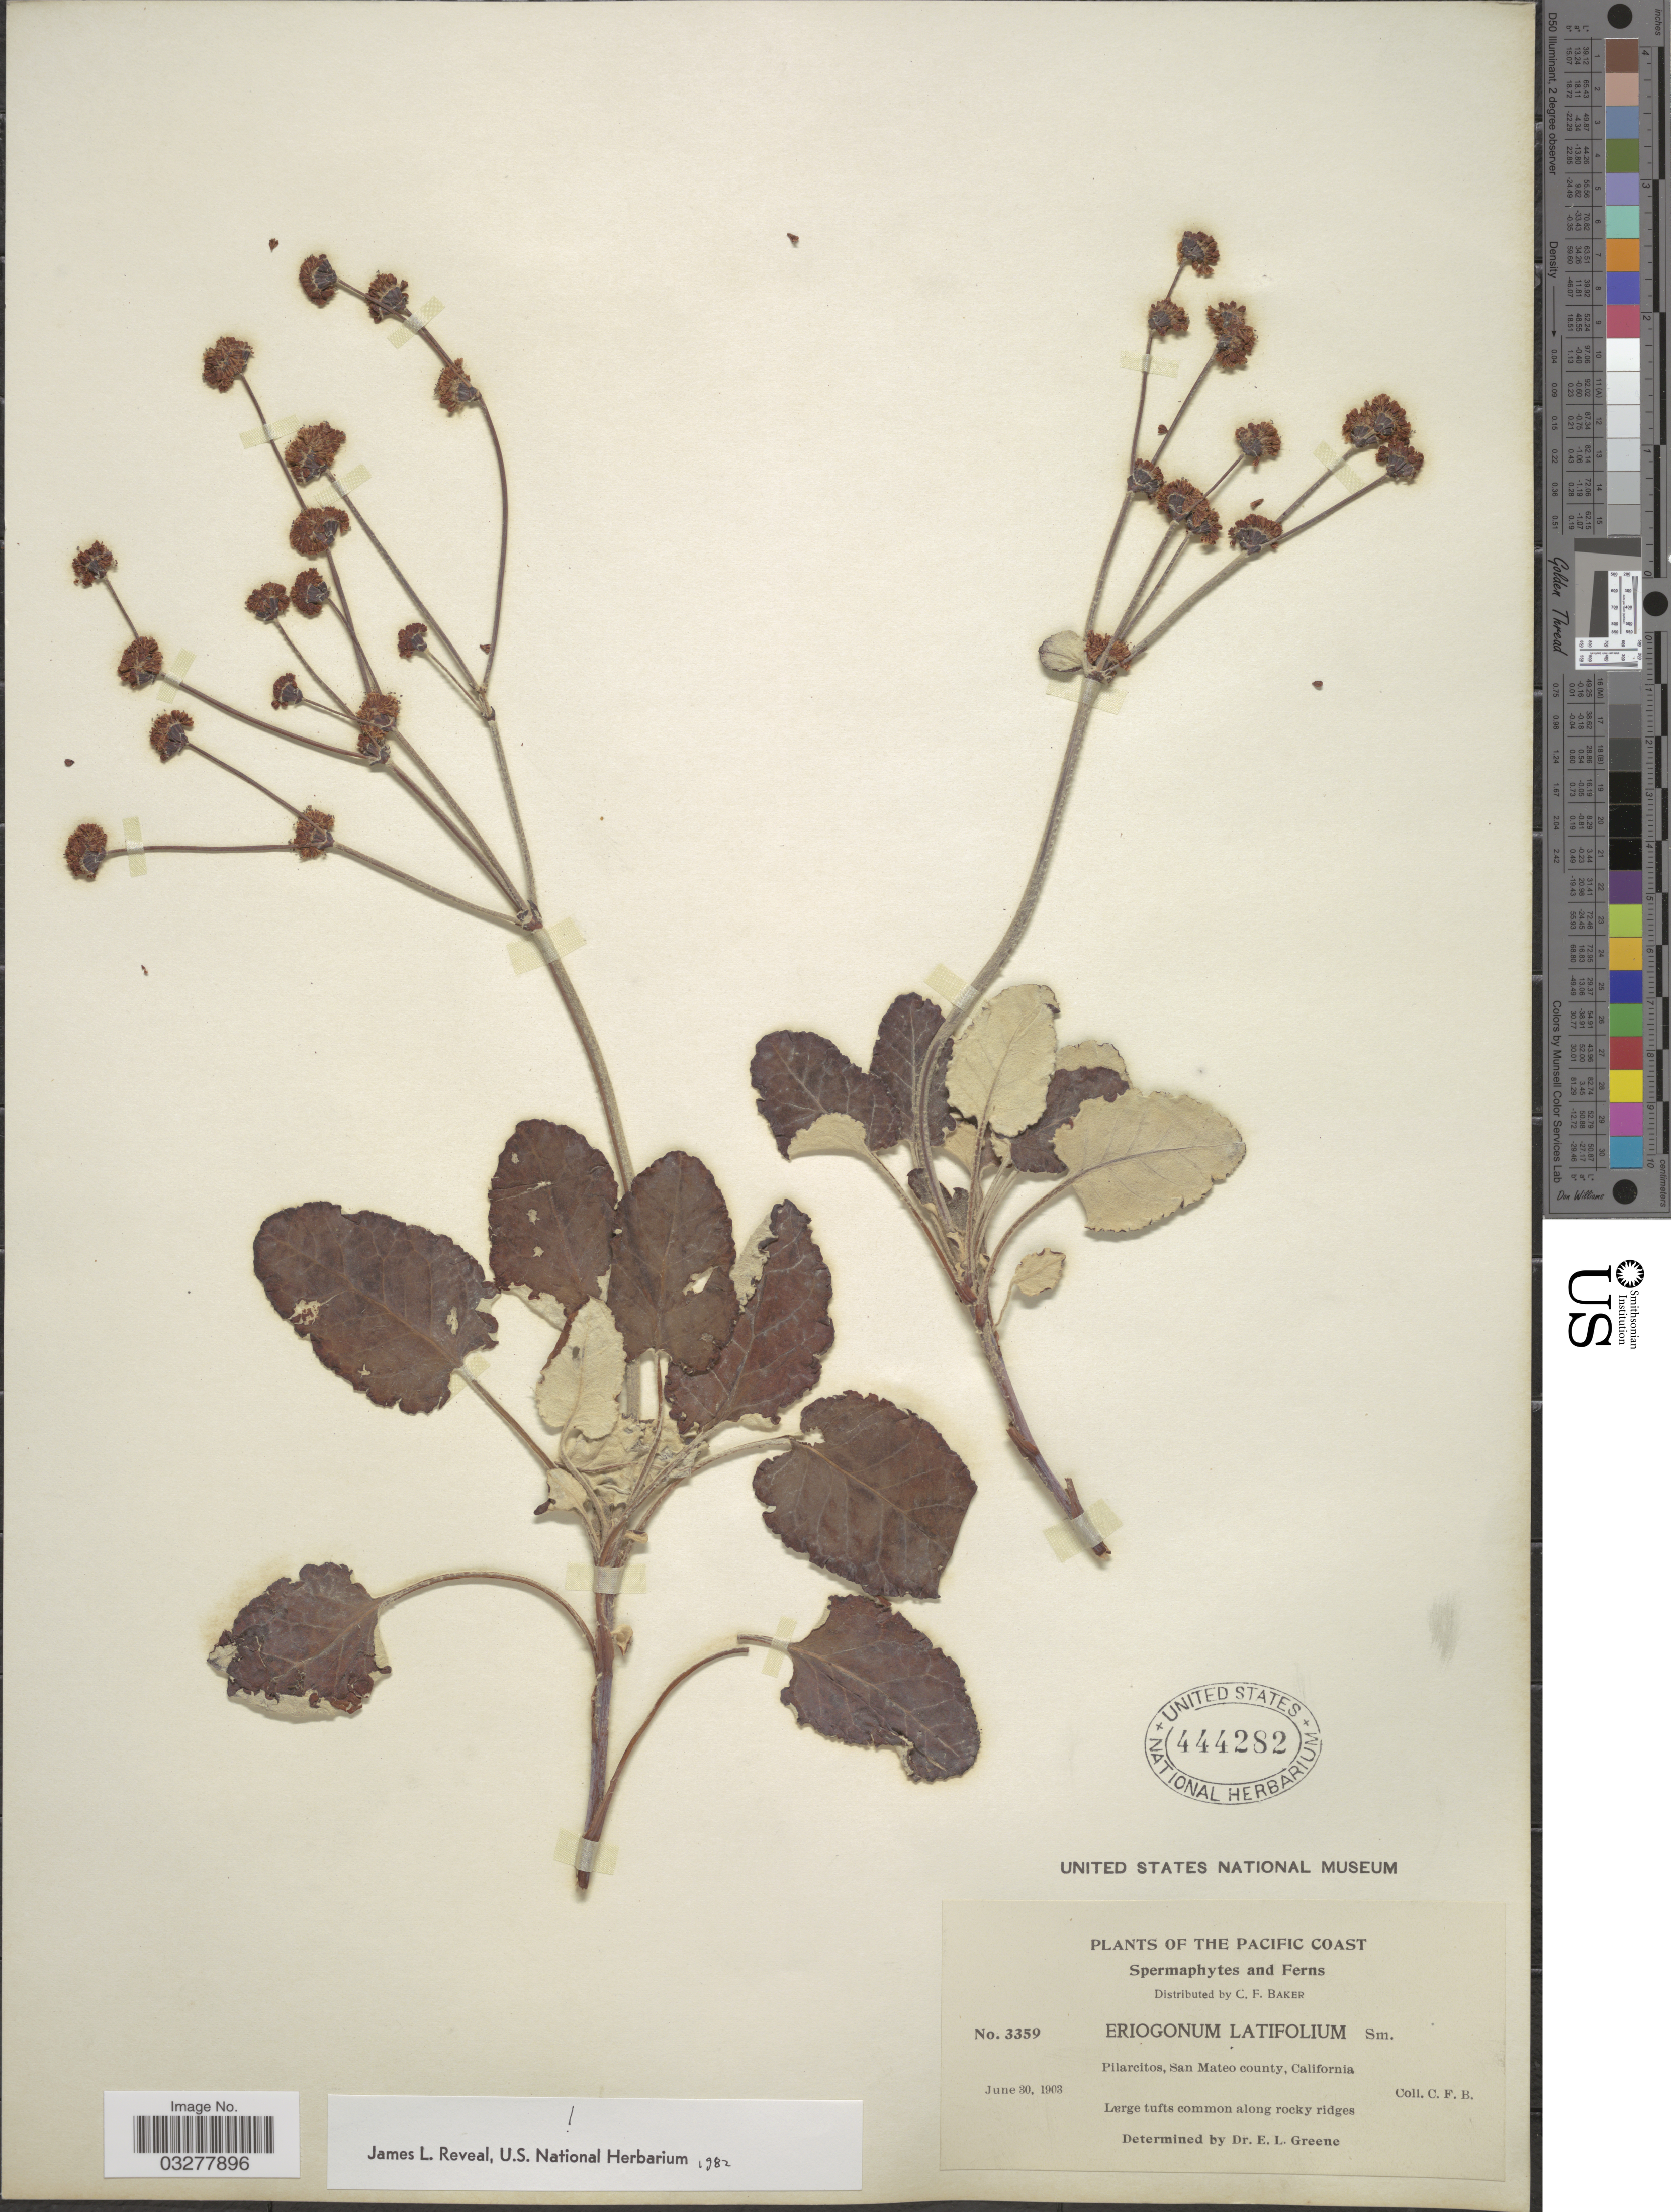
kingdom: Plantae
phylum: Tracheophyta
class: Magnoliopsida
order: Caryophyllales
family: Polygonaceae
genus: Eriogonum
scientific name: Eriogonum latifolium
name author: Sm.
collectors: C. F. Baker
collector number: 3359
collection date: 1903-06-30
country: United States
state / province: California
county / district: San Mateo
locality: Pacific Coast. Pilarcitos, San Mateo county.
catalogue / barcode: US 444282